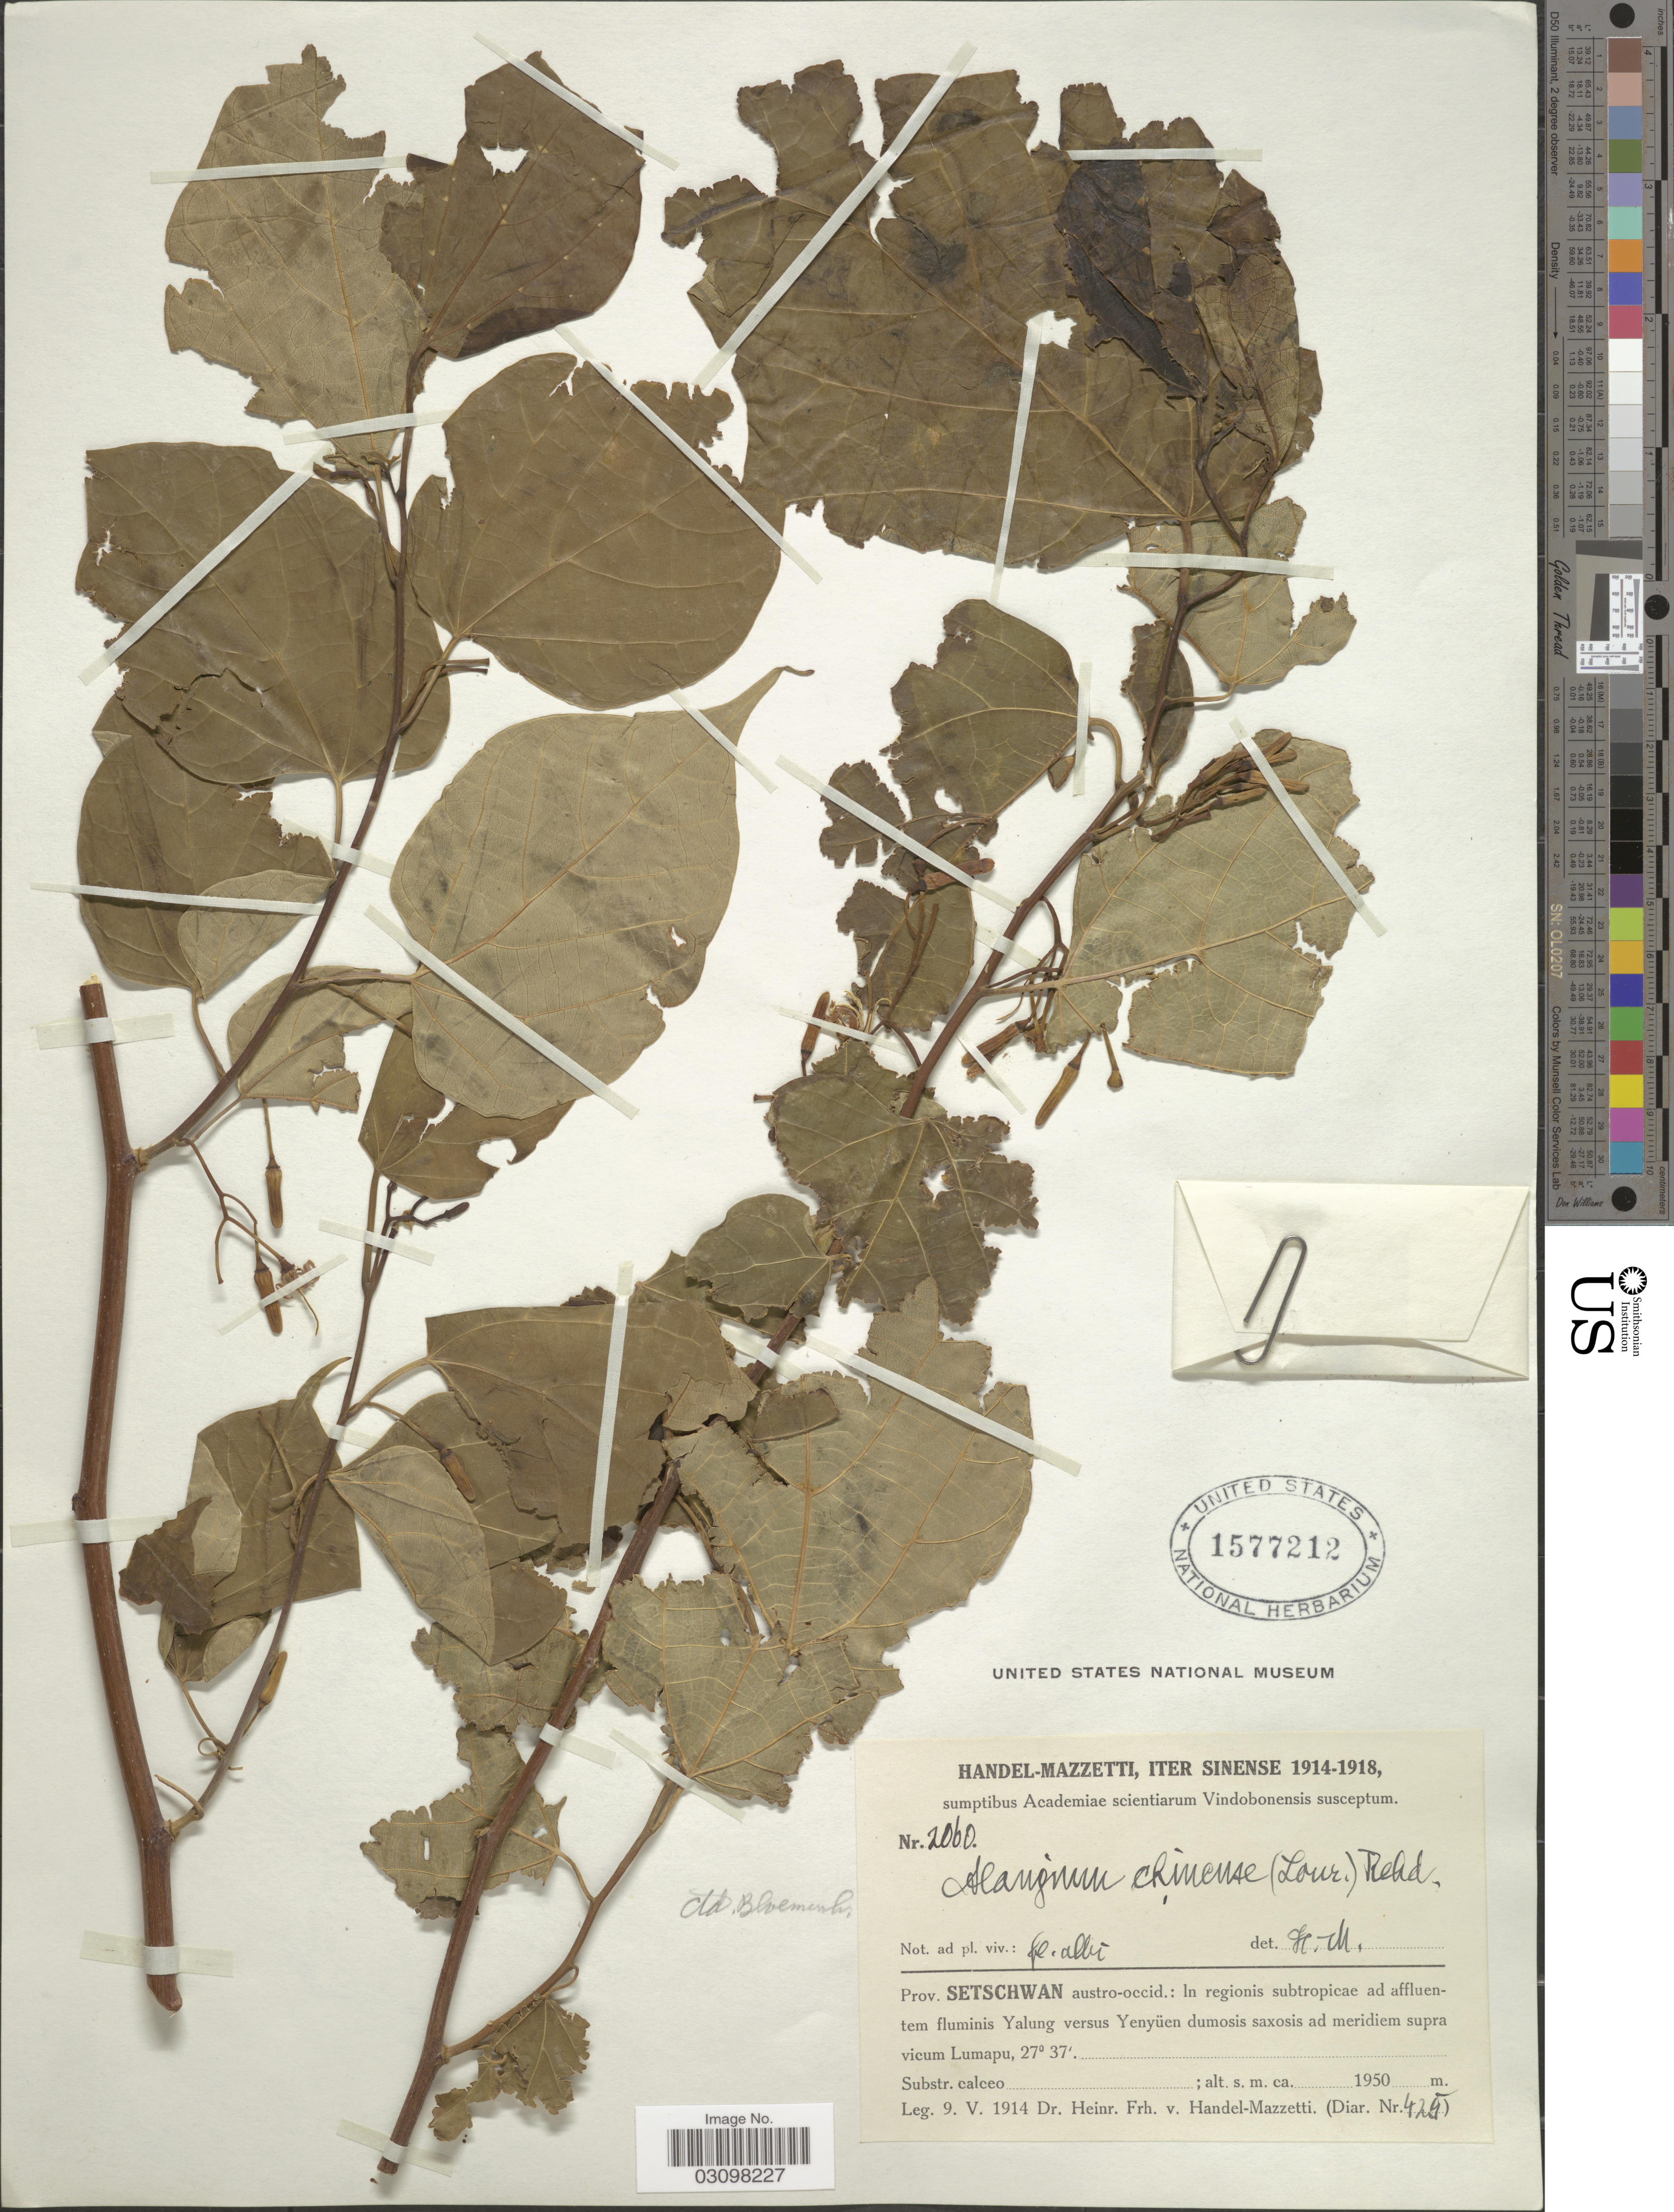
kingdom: Plantae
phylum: Tracheophyta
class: Magnoliopsida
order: Cornales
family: Cornaceae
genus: Alangium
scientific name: Alangium chinense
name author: (Harms) Rehder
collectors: H. Handel-Mazzetti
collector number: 2060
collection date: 1914-05-09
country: China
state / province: Sichuan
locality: Prov. Setschwan austro-occid.: In regionis subtropicae ad affluentem fluminis Yalung versus Yenyüen domosis saxosis ad meridiem supra vicum Lumapu.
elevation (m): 1950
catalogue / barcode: US 1577212